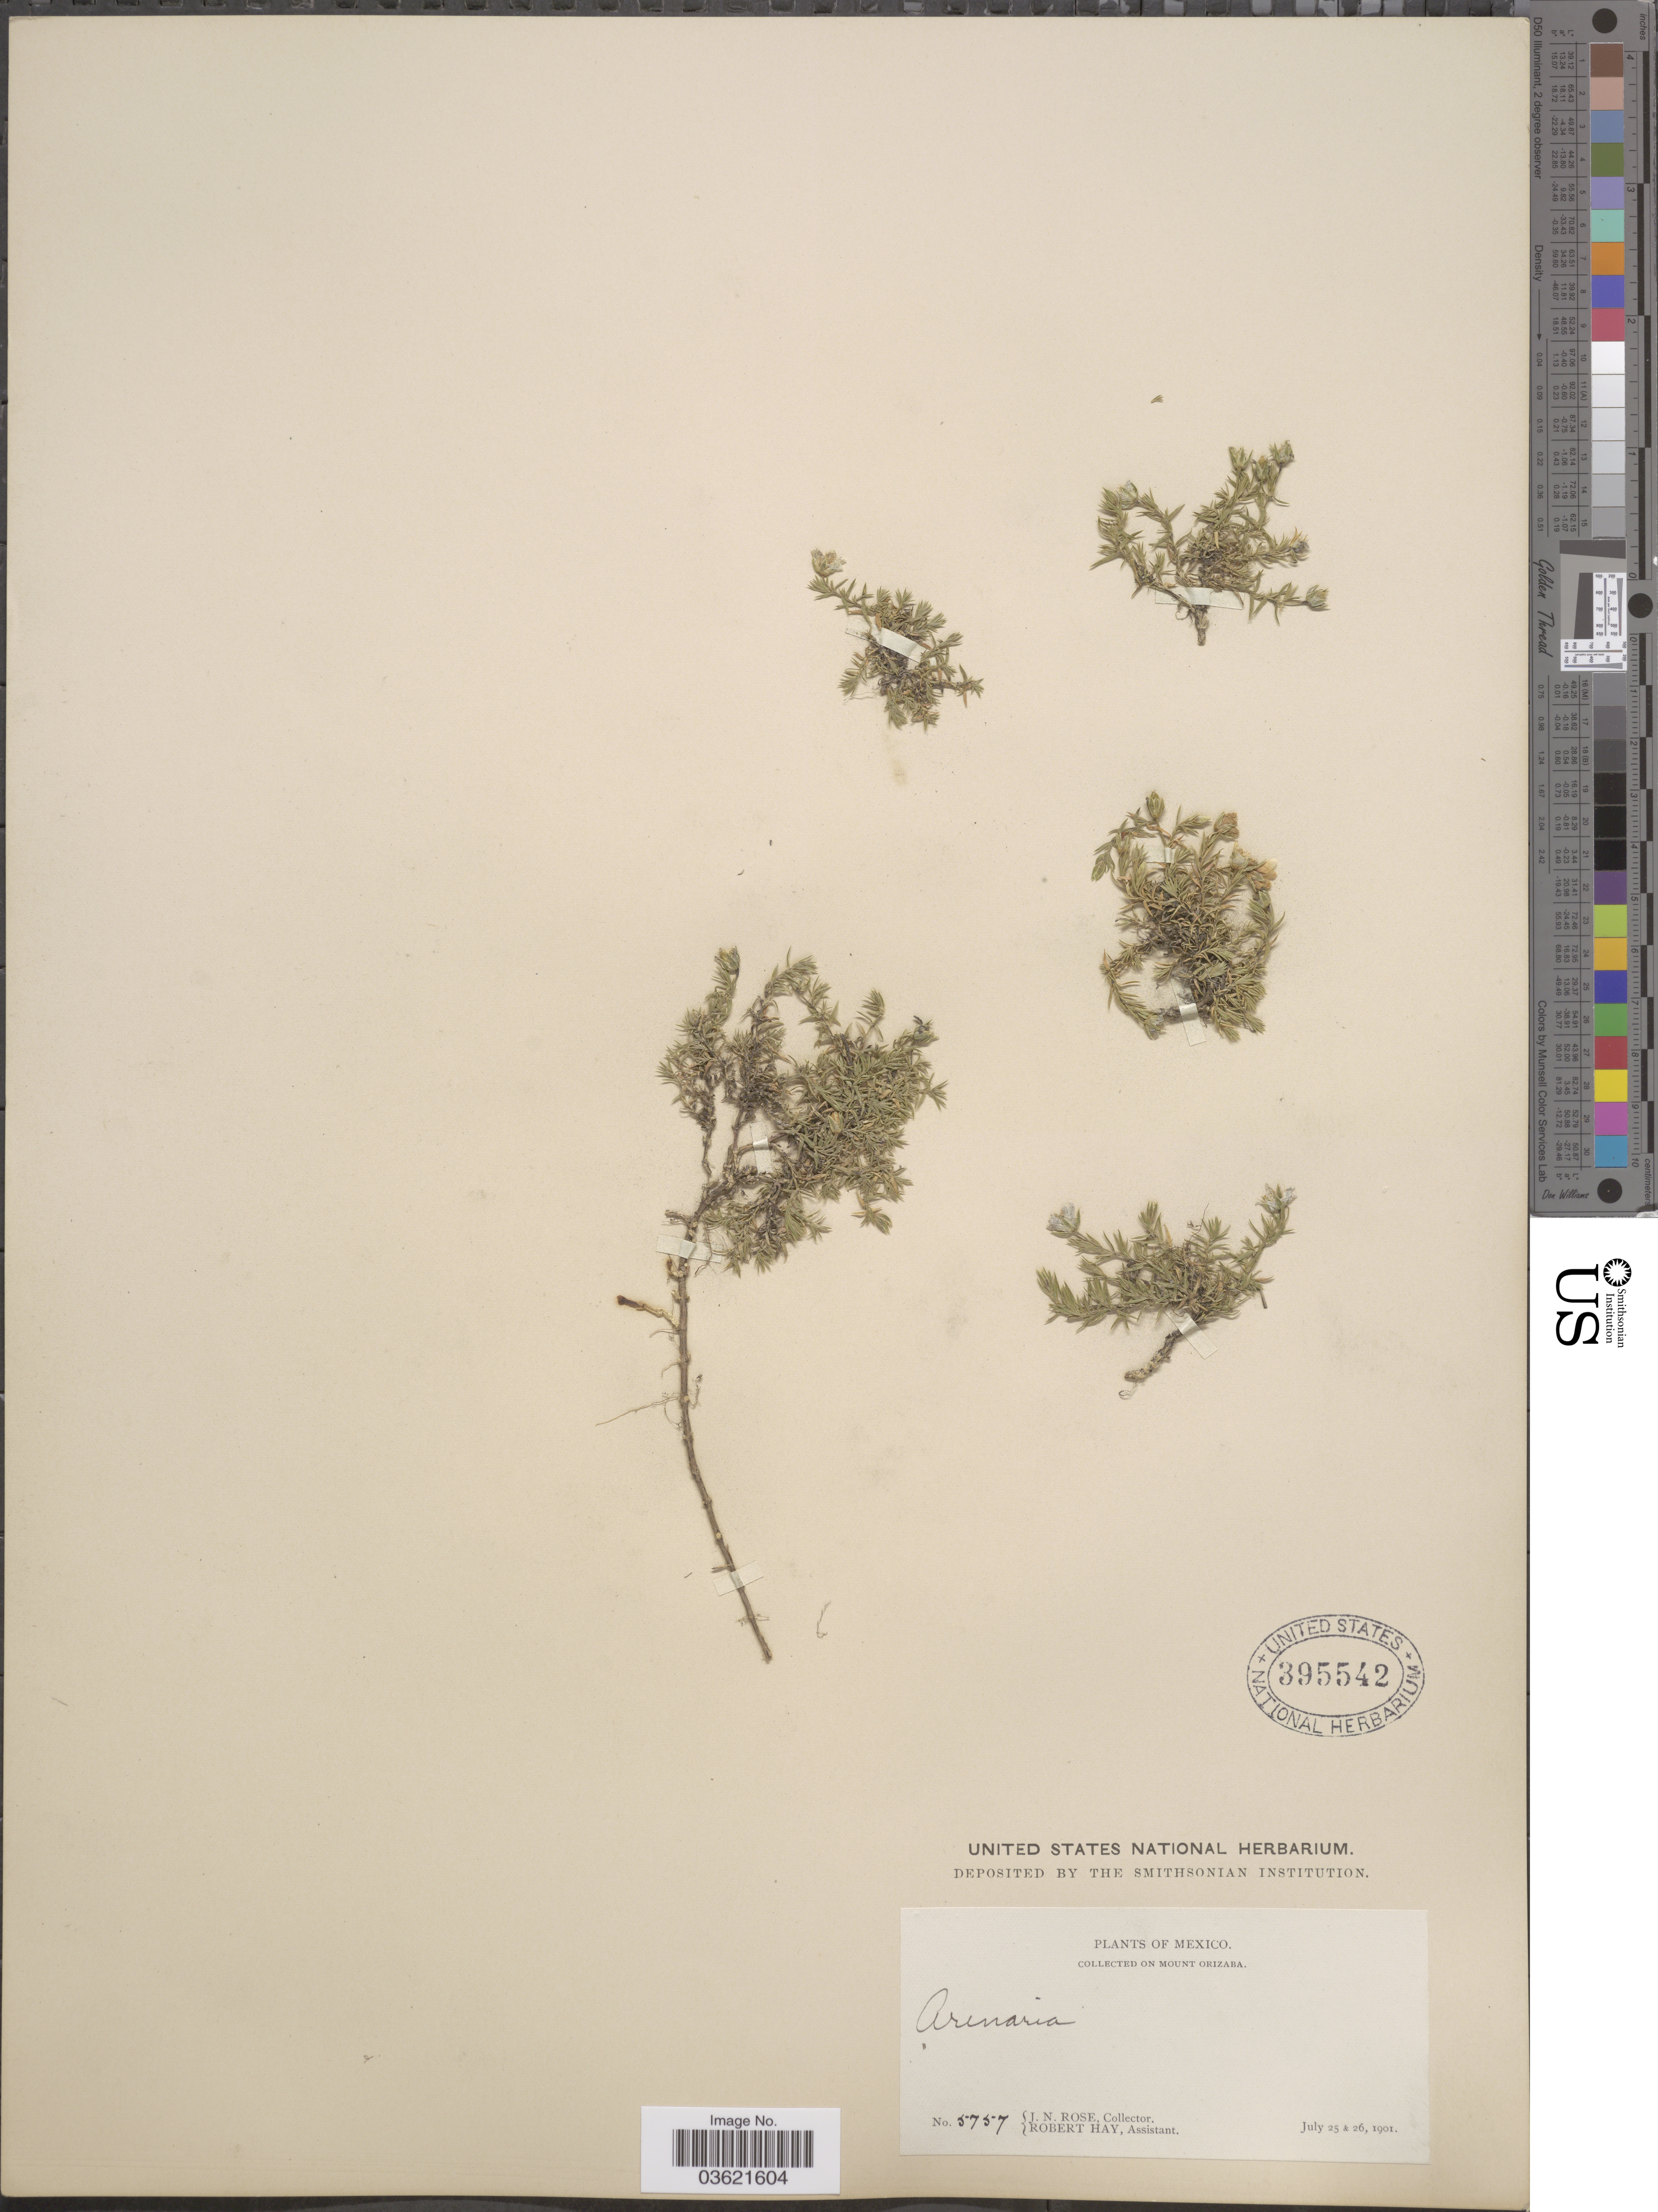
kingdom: Plantae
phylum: Tracheophyta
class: Magnoliopsida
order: Caryophyllales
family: Caryophyllaceae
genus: Arenaria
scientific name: Arenaria lycopodioides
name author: Willd. ex Schltdl.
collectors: J. N. Rose & R. Hay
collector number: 5757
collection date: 1901-07-25/1901-07-26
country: Mexico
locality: Mount Orizaba.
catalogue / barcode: US 395542